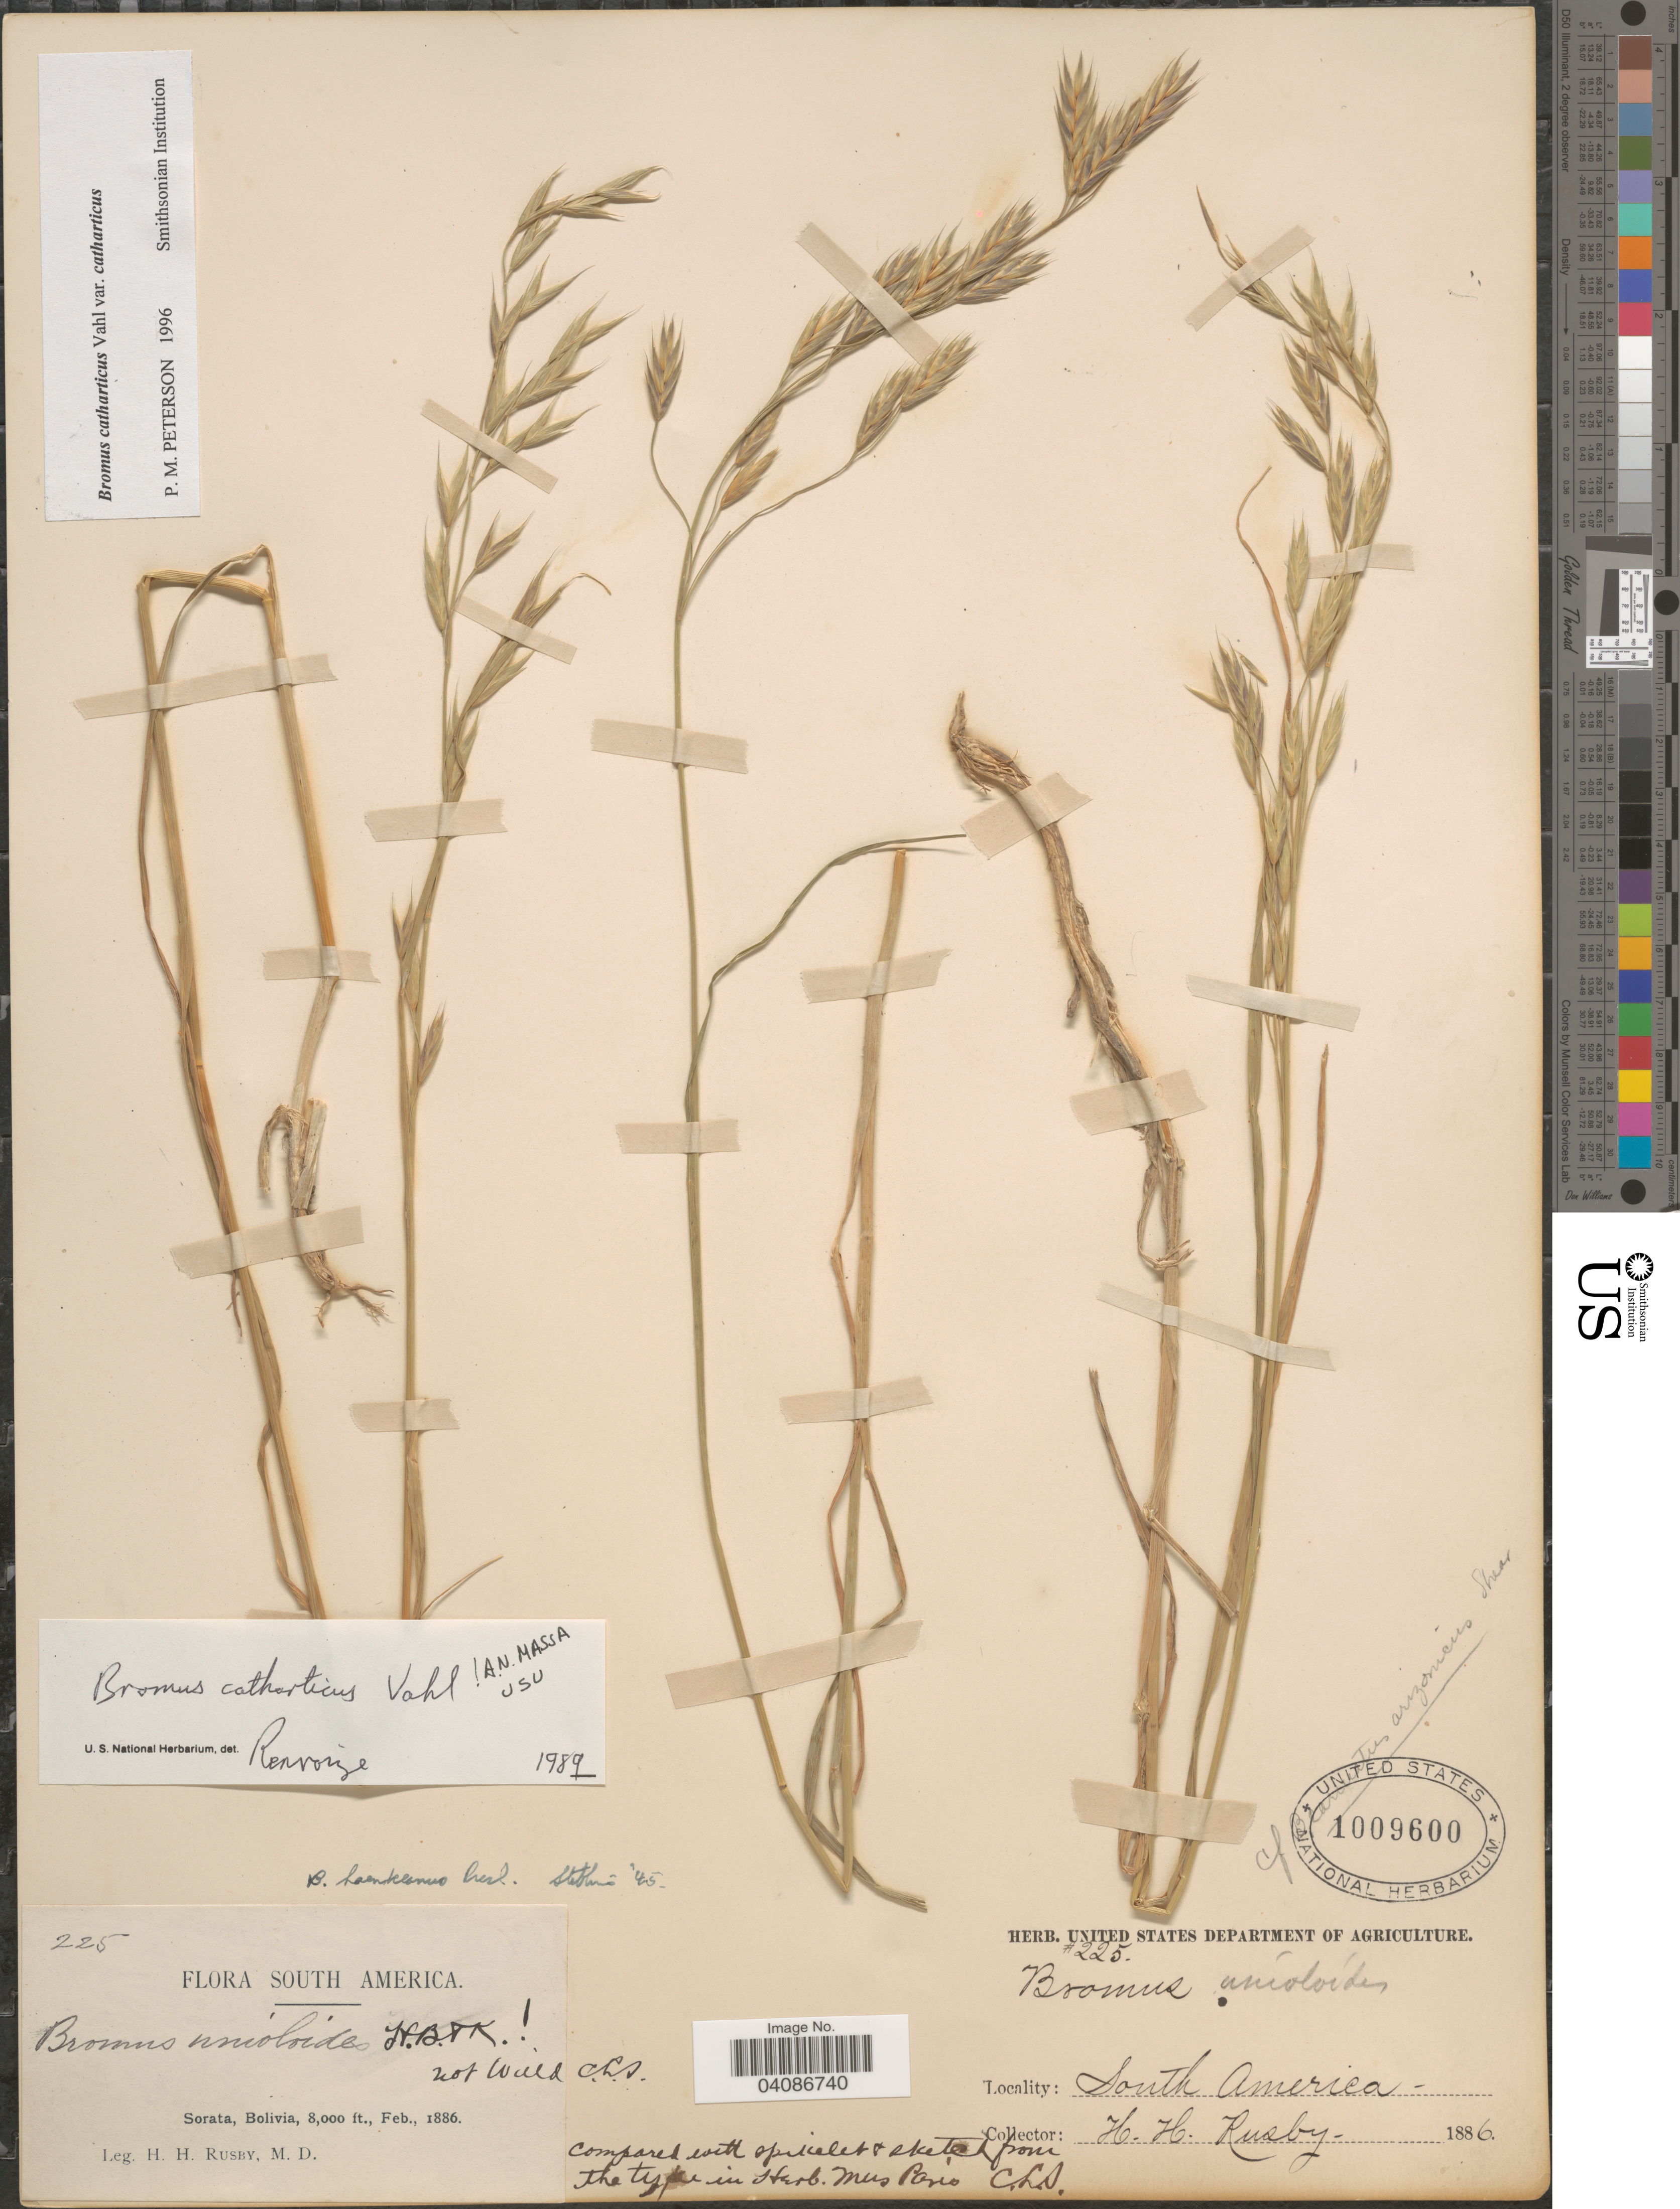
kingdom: Plantae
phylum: Tracheophyta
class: Liliopsida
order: Poales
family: Poaceae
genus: Bromus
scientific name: Bromus catharticus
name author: Vahl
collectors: H. H. Rusby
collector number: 225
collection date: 1886-02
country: Bolivia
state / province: La Páz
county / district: Larecaja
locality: Sorata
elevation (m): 2438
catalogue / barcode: US 1009600